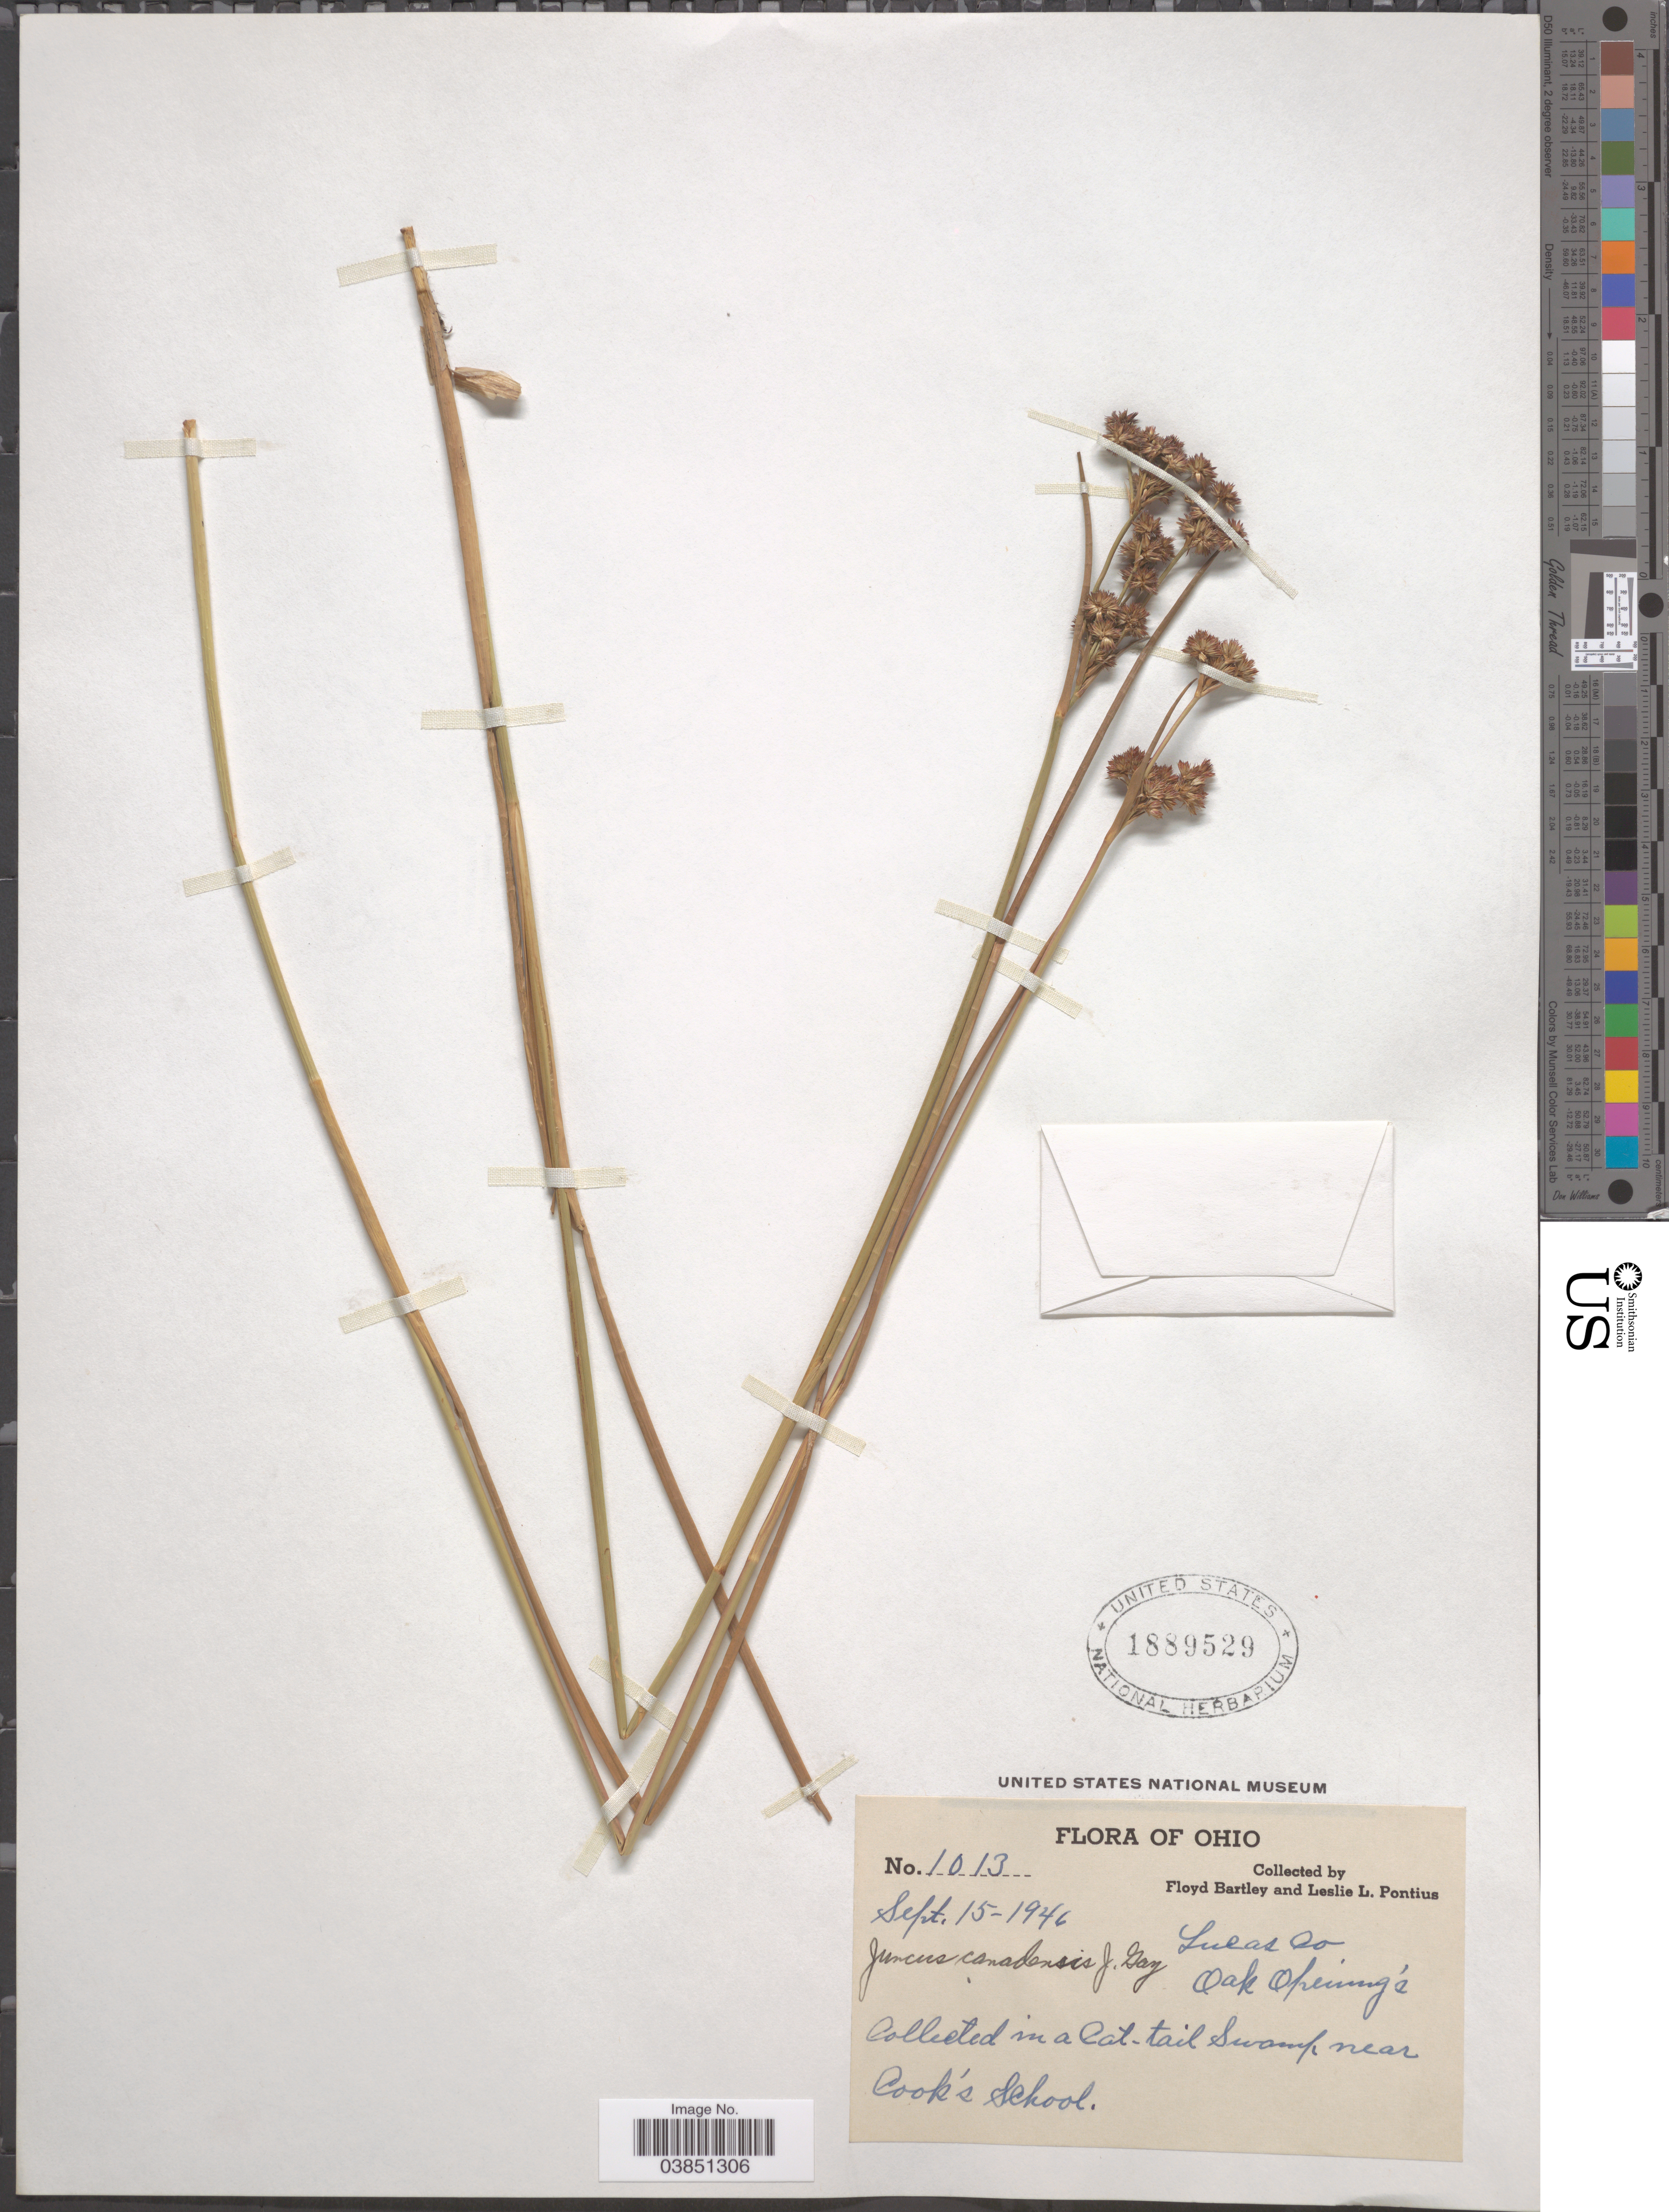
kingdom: Plantae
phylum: Tracheophyta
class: Liliopsida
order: Poales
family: Juncaceae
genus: Juncus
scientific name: Juncus canadensis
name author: J. Gay ex Laharpe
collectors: F. Bartley & L. Pontius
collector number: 1013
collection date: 1946-09-15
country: United States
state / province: Ohio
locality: Lucas Co. Oak Opening's. In a Cat-tail Swamp, near Cook's School.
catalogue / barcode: US 1889529